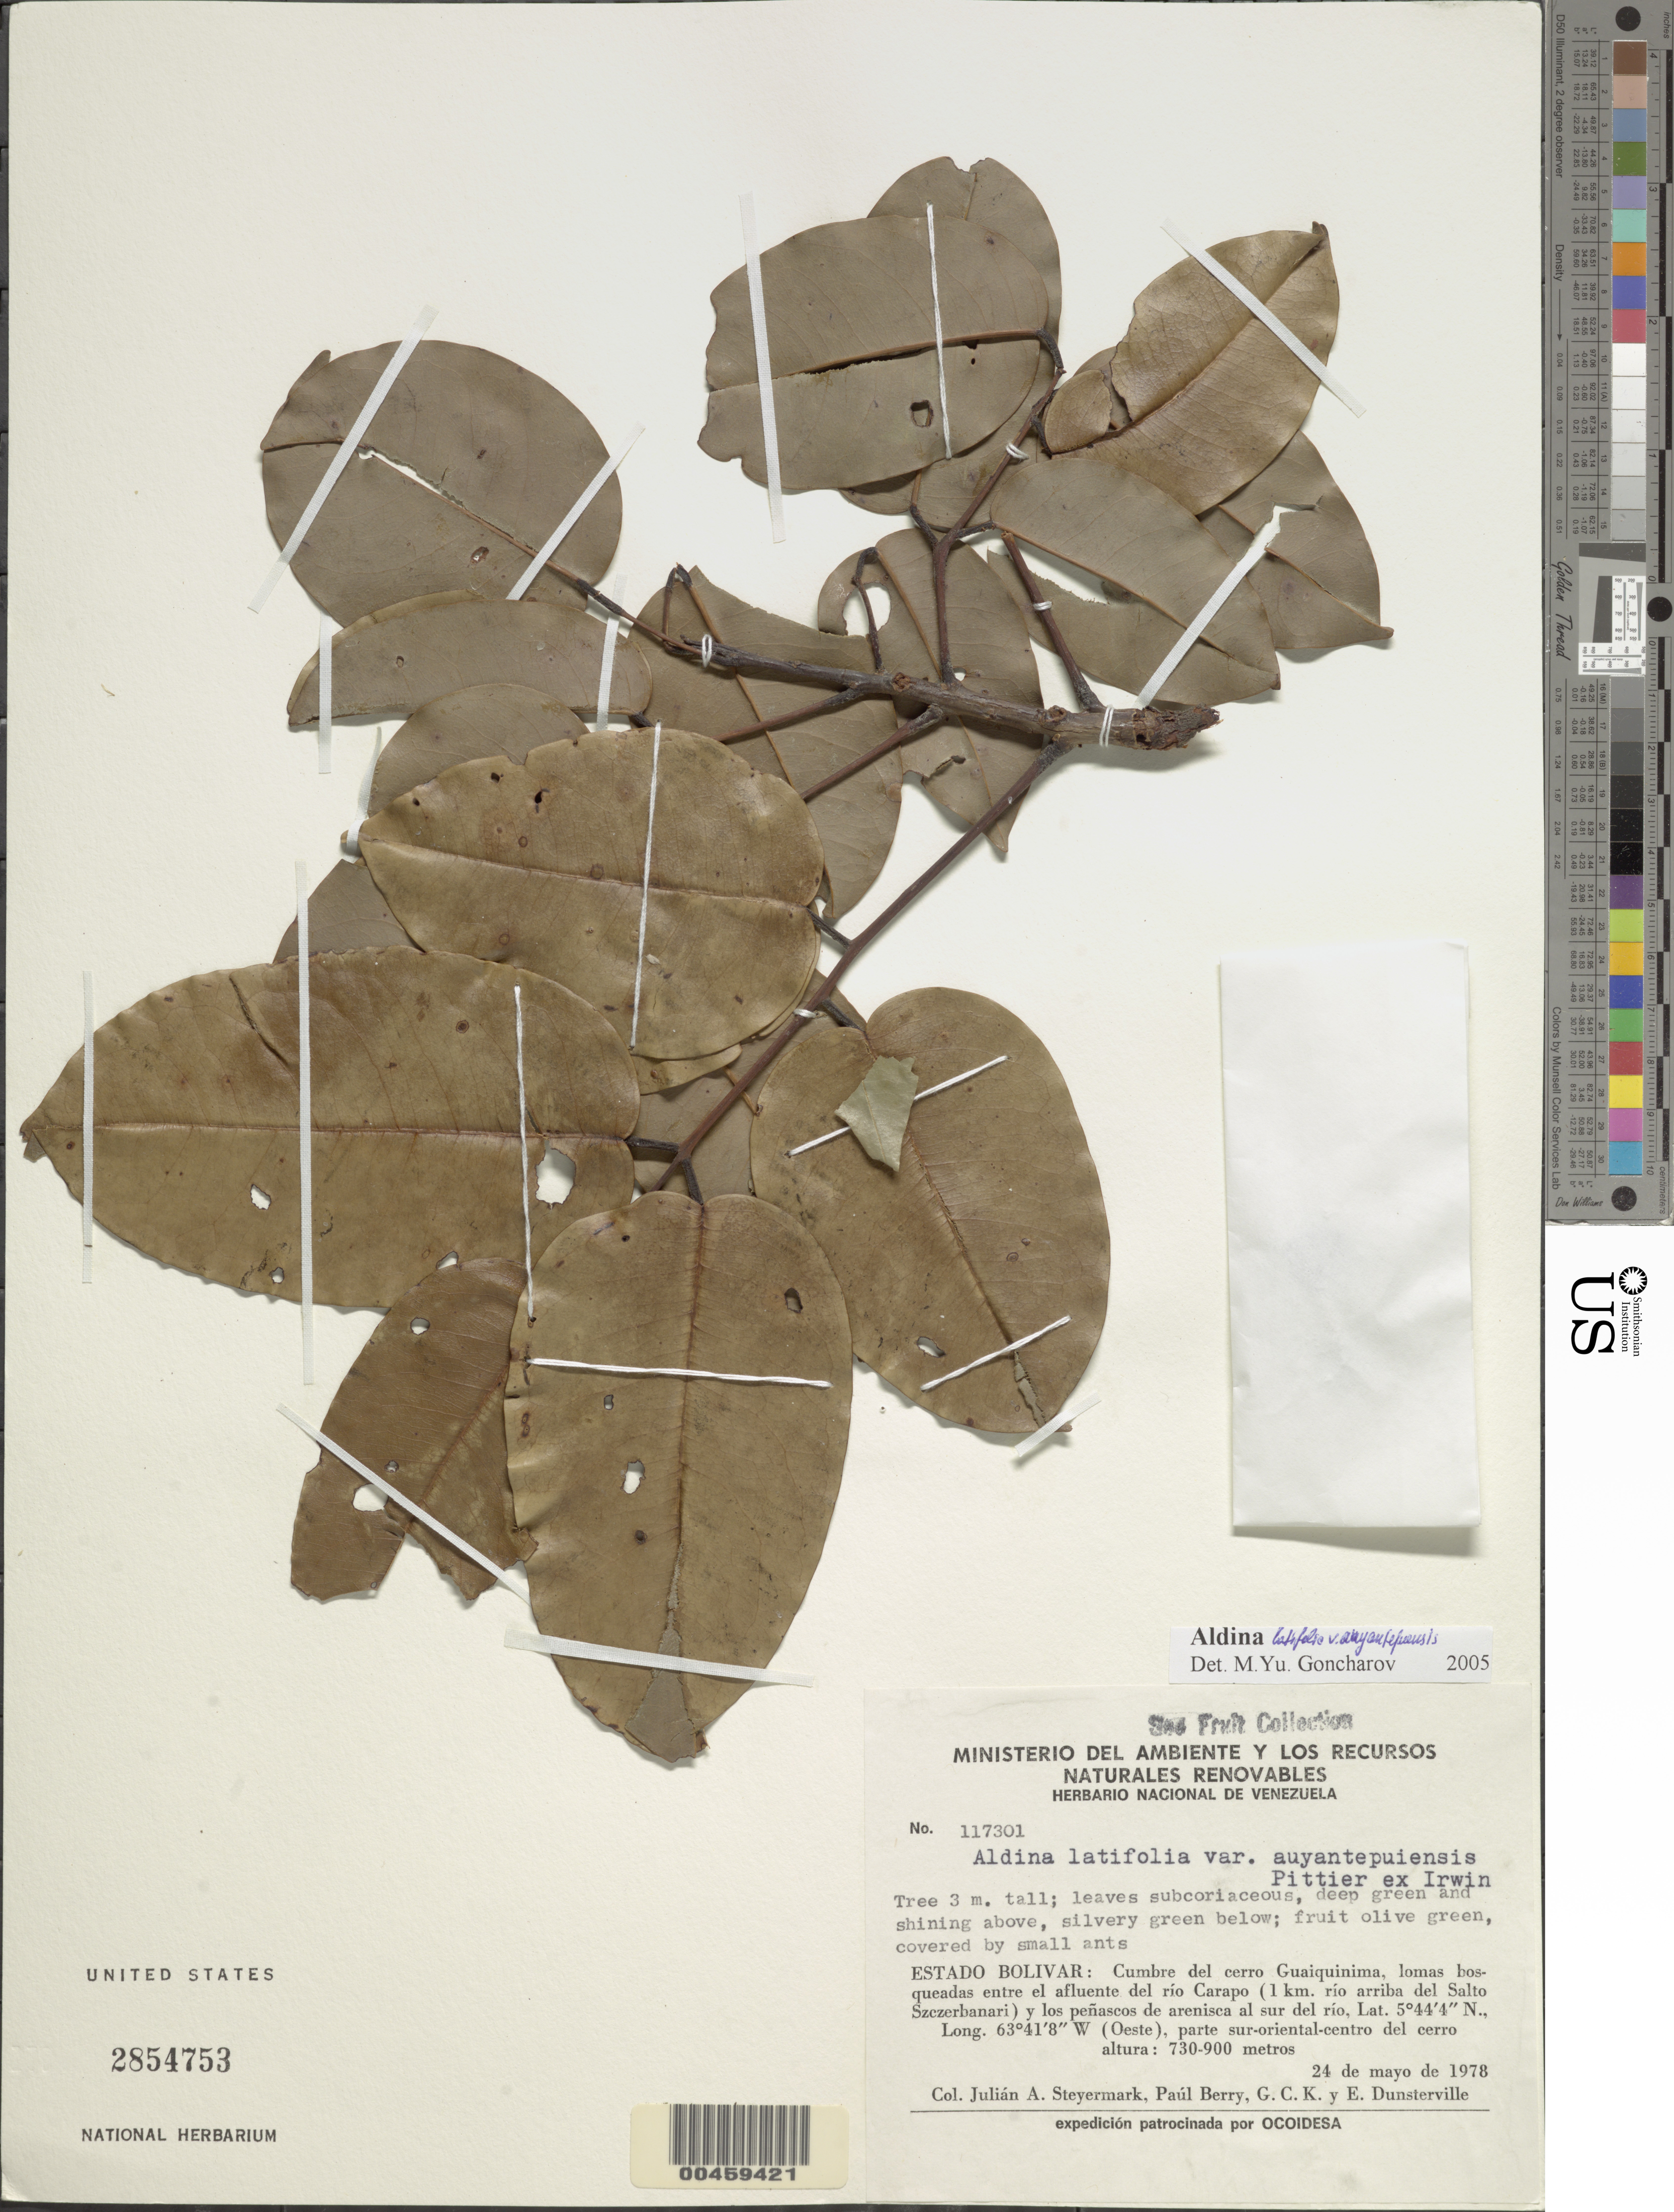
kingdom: Plantae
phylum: Tracheophyta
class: Magnoliopsida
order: Fabales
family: Fabaceae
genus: Aldina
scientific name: Aldina latifolia var. auyantepuiensis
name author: Pittier ex H.S. Irwin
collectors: J. Steyermark, P. E. Berry, G. C. K. Dunsterville & E. Dunsterville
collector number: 117301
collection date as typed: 24 May 1978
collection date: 1978-05-24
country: Venezuela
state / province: Bolivar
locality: Cerro guaiquinima; afluente del rio carapo; 1 km rio arriba del salto szczerbanari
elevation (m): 730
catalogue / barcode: US 2854753